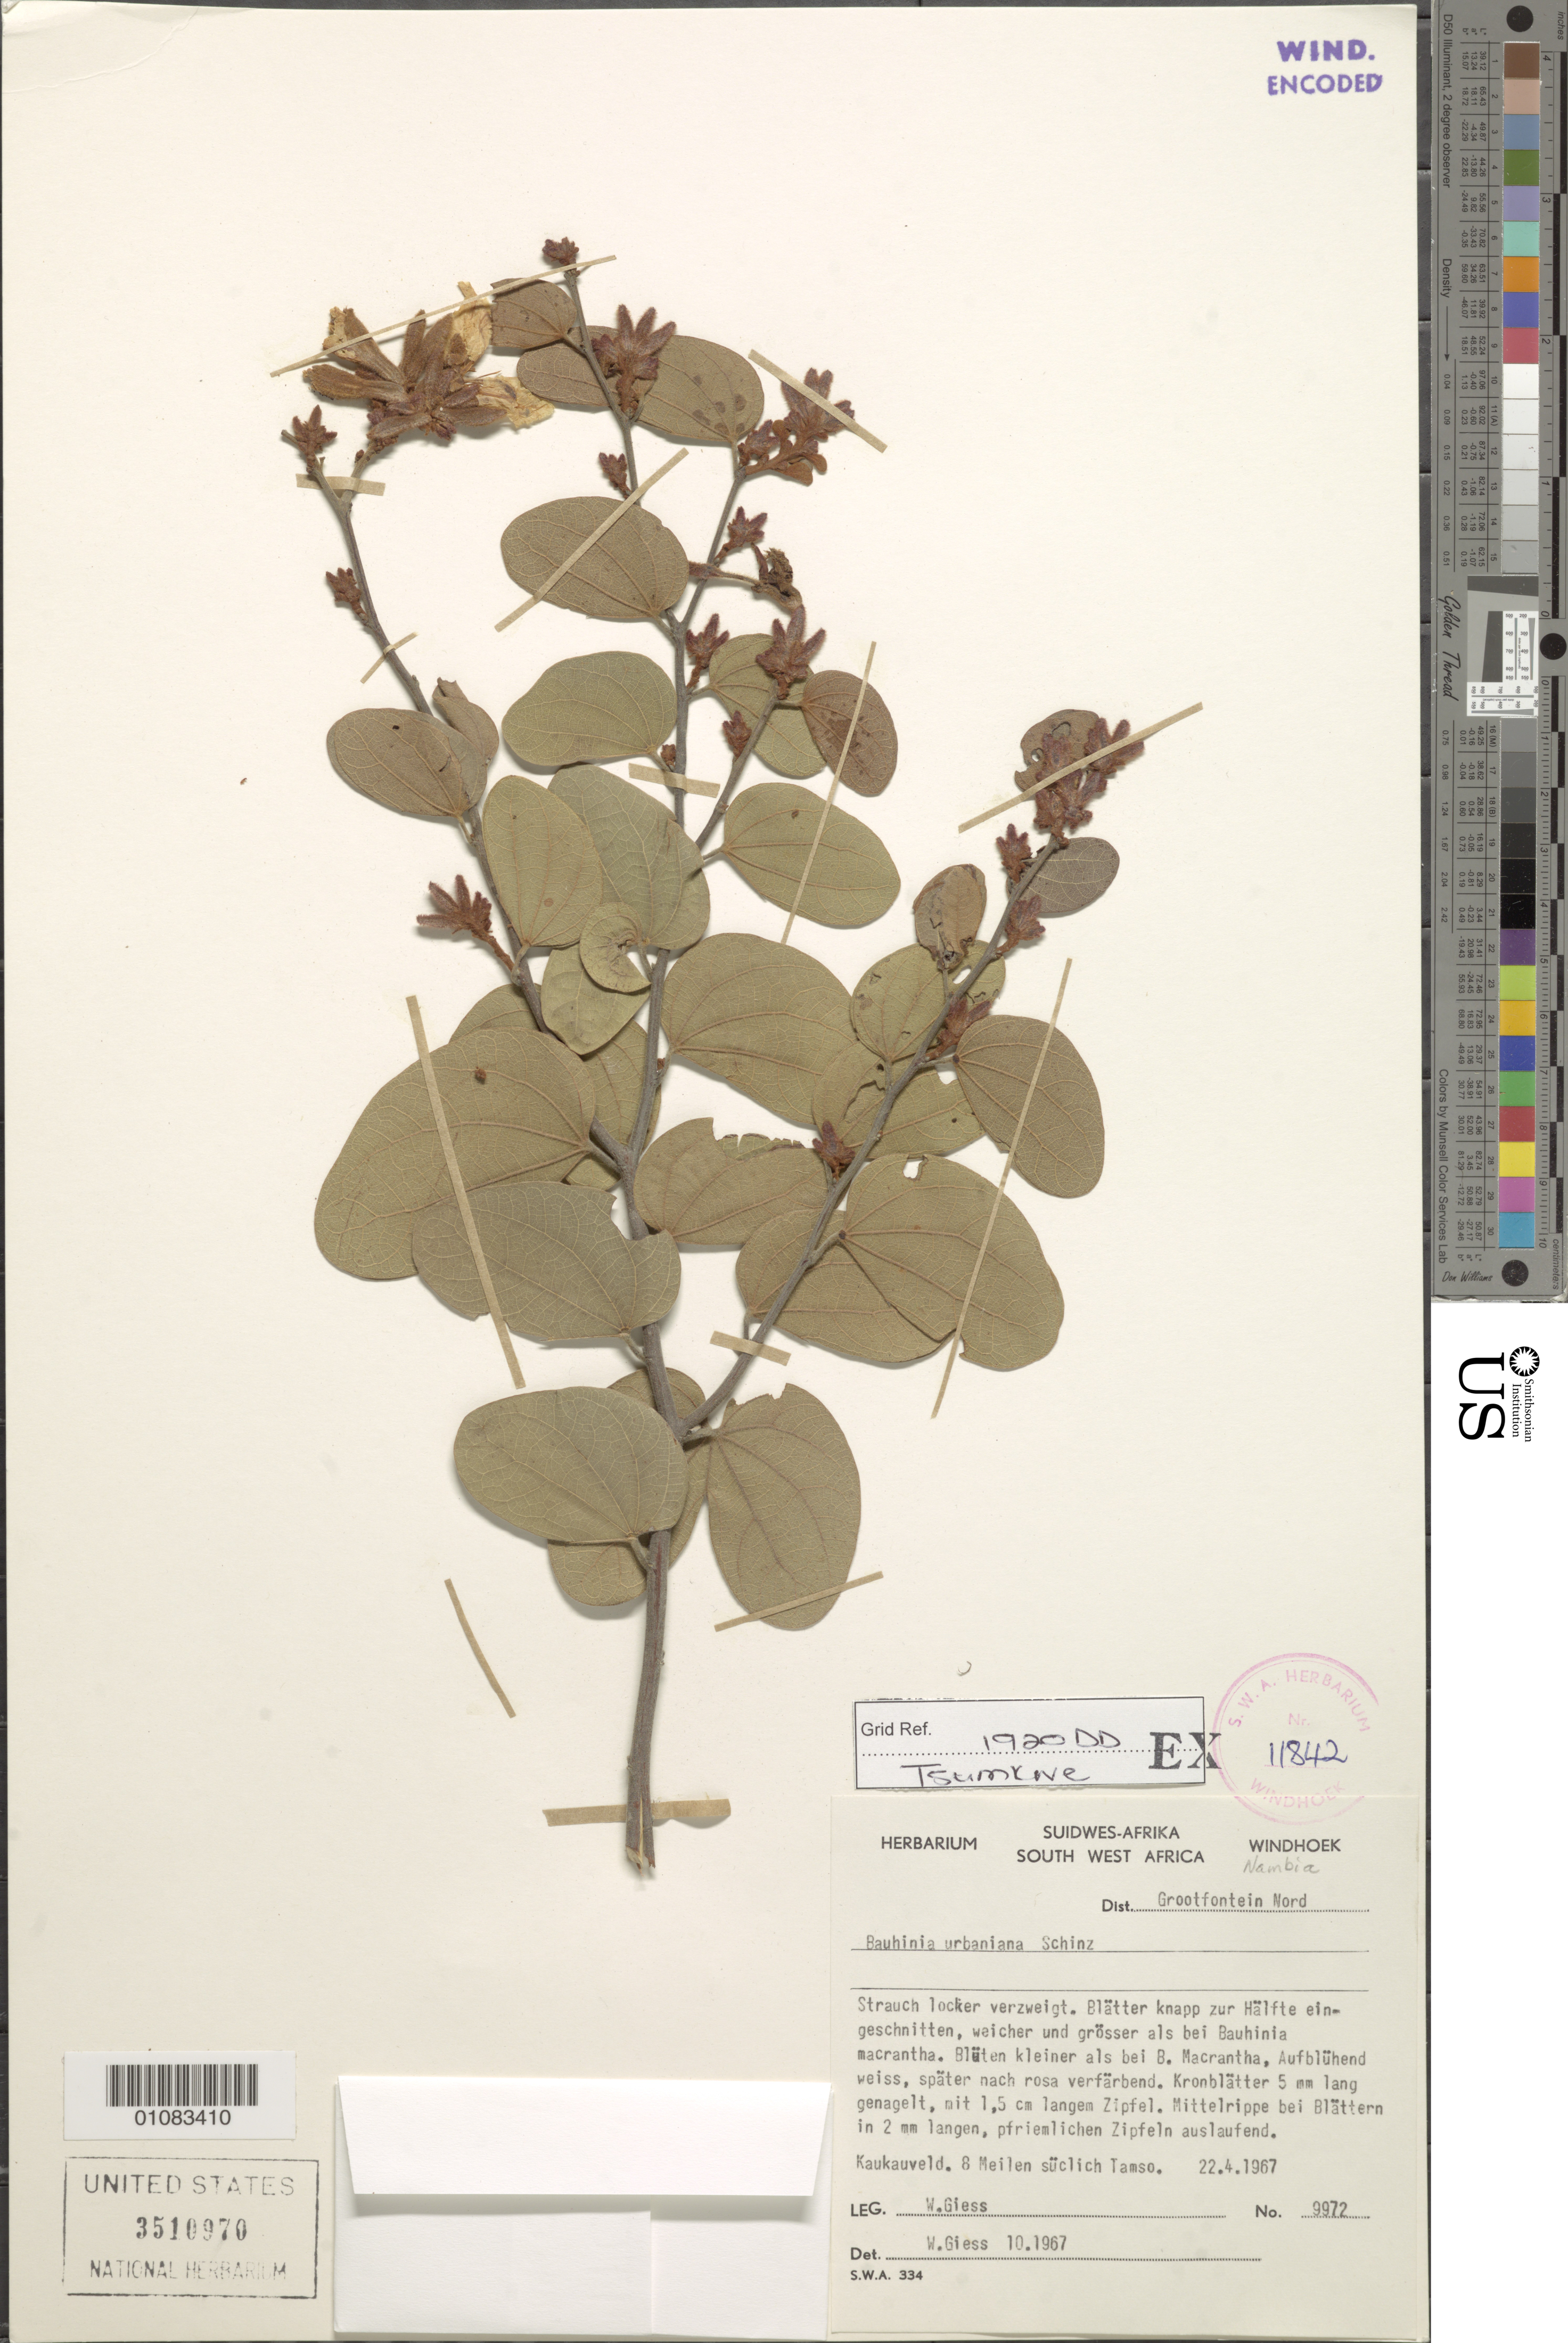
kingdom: Plantae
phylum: Tracheophyta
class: Magnoliopsida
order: Fabales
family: Fabaceae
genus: Bauhinia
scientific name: Bauhinia urbaniana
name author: Schinz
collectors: W. Giess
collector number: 9972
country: Namibia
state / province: Otjozondjupa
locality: Grootfotein Nord, Kaukauveld, Windhoek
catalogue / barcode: US 3510970